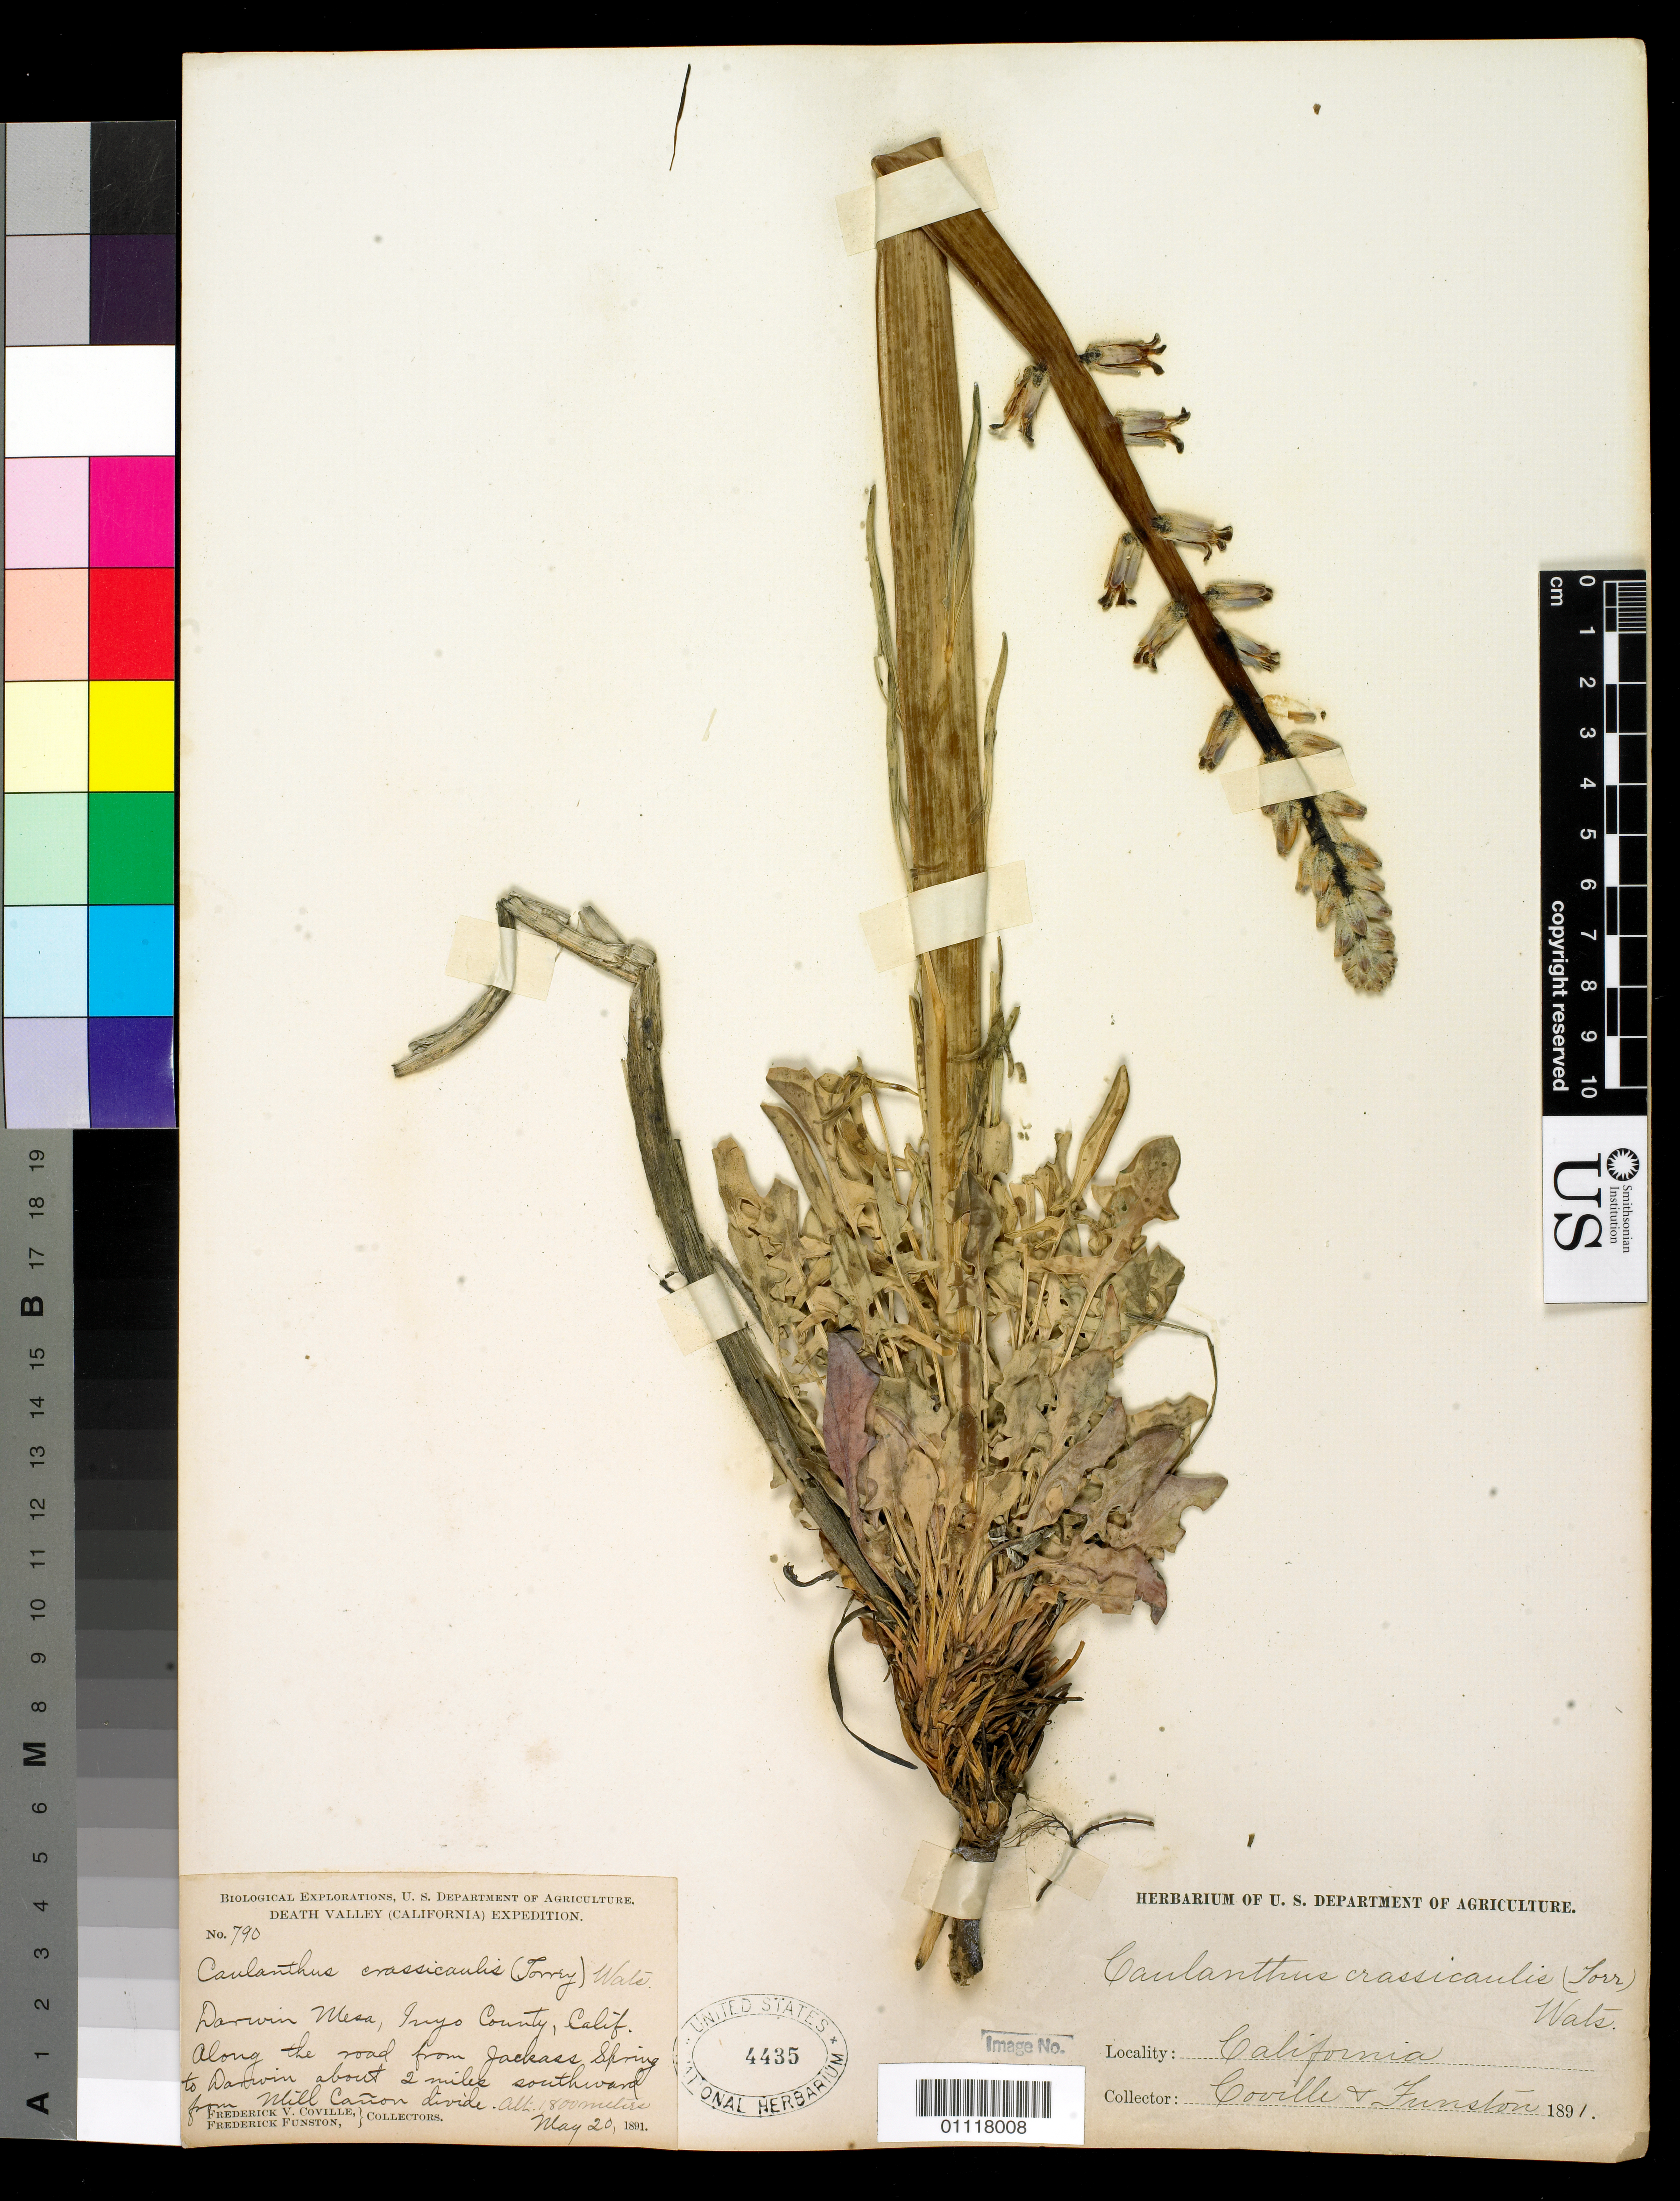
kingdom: Plantae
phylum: Tracheophyta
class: Magnoliopsida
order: Brassicales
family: Brassicaceae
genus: Caulanthus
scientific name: Caulanthus crassicaulis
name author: S. Watson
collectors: F. V. Coville, F. Funston & F. Funston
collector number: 790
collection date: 1891-05-20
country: United States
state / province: California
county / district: Inyo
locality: Darwin Mesa. Along the road from Jackass Spring to Darwin about 2 miles southward from Mill Canyon divide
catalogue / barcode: US 4435